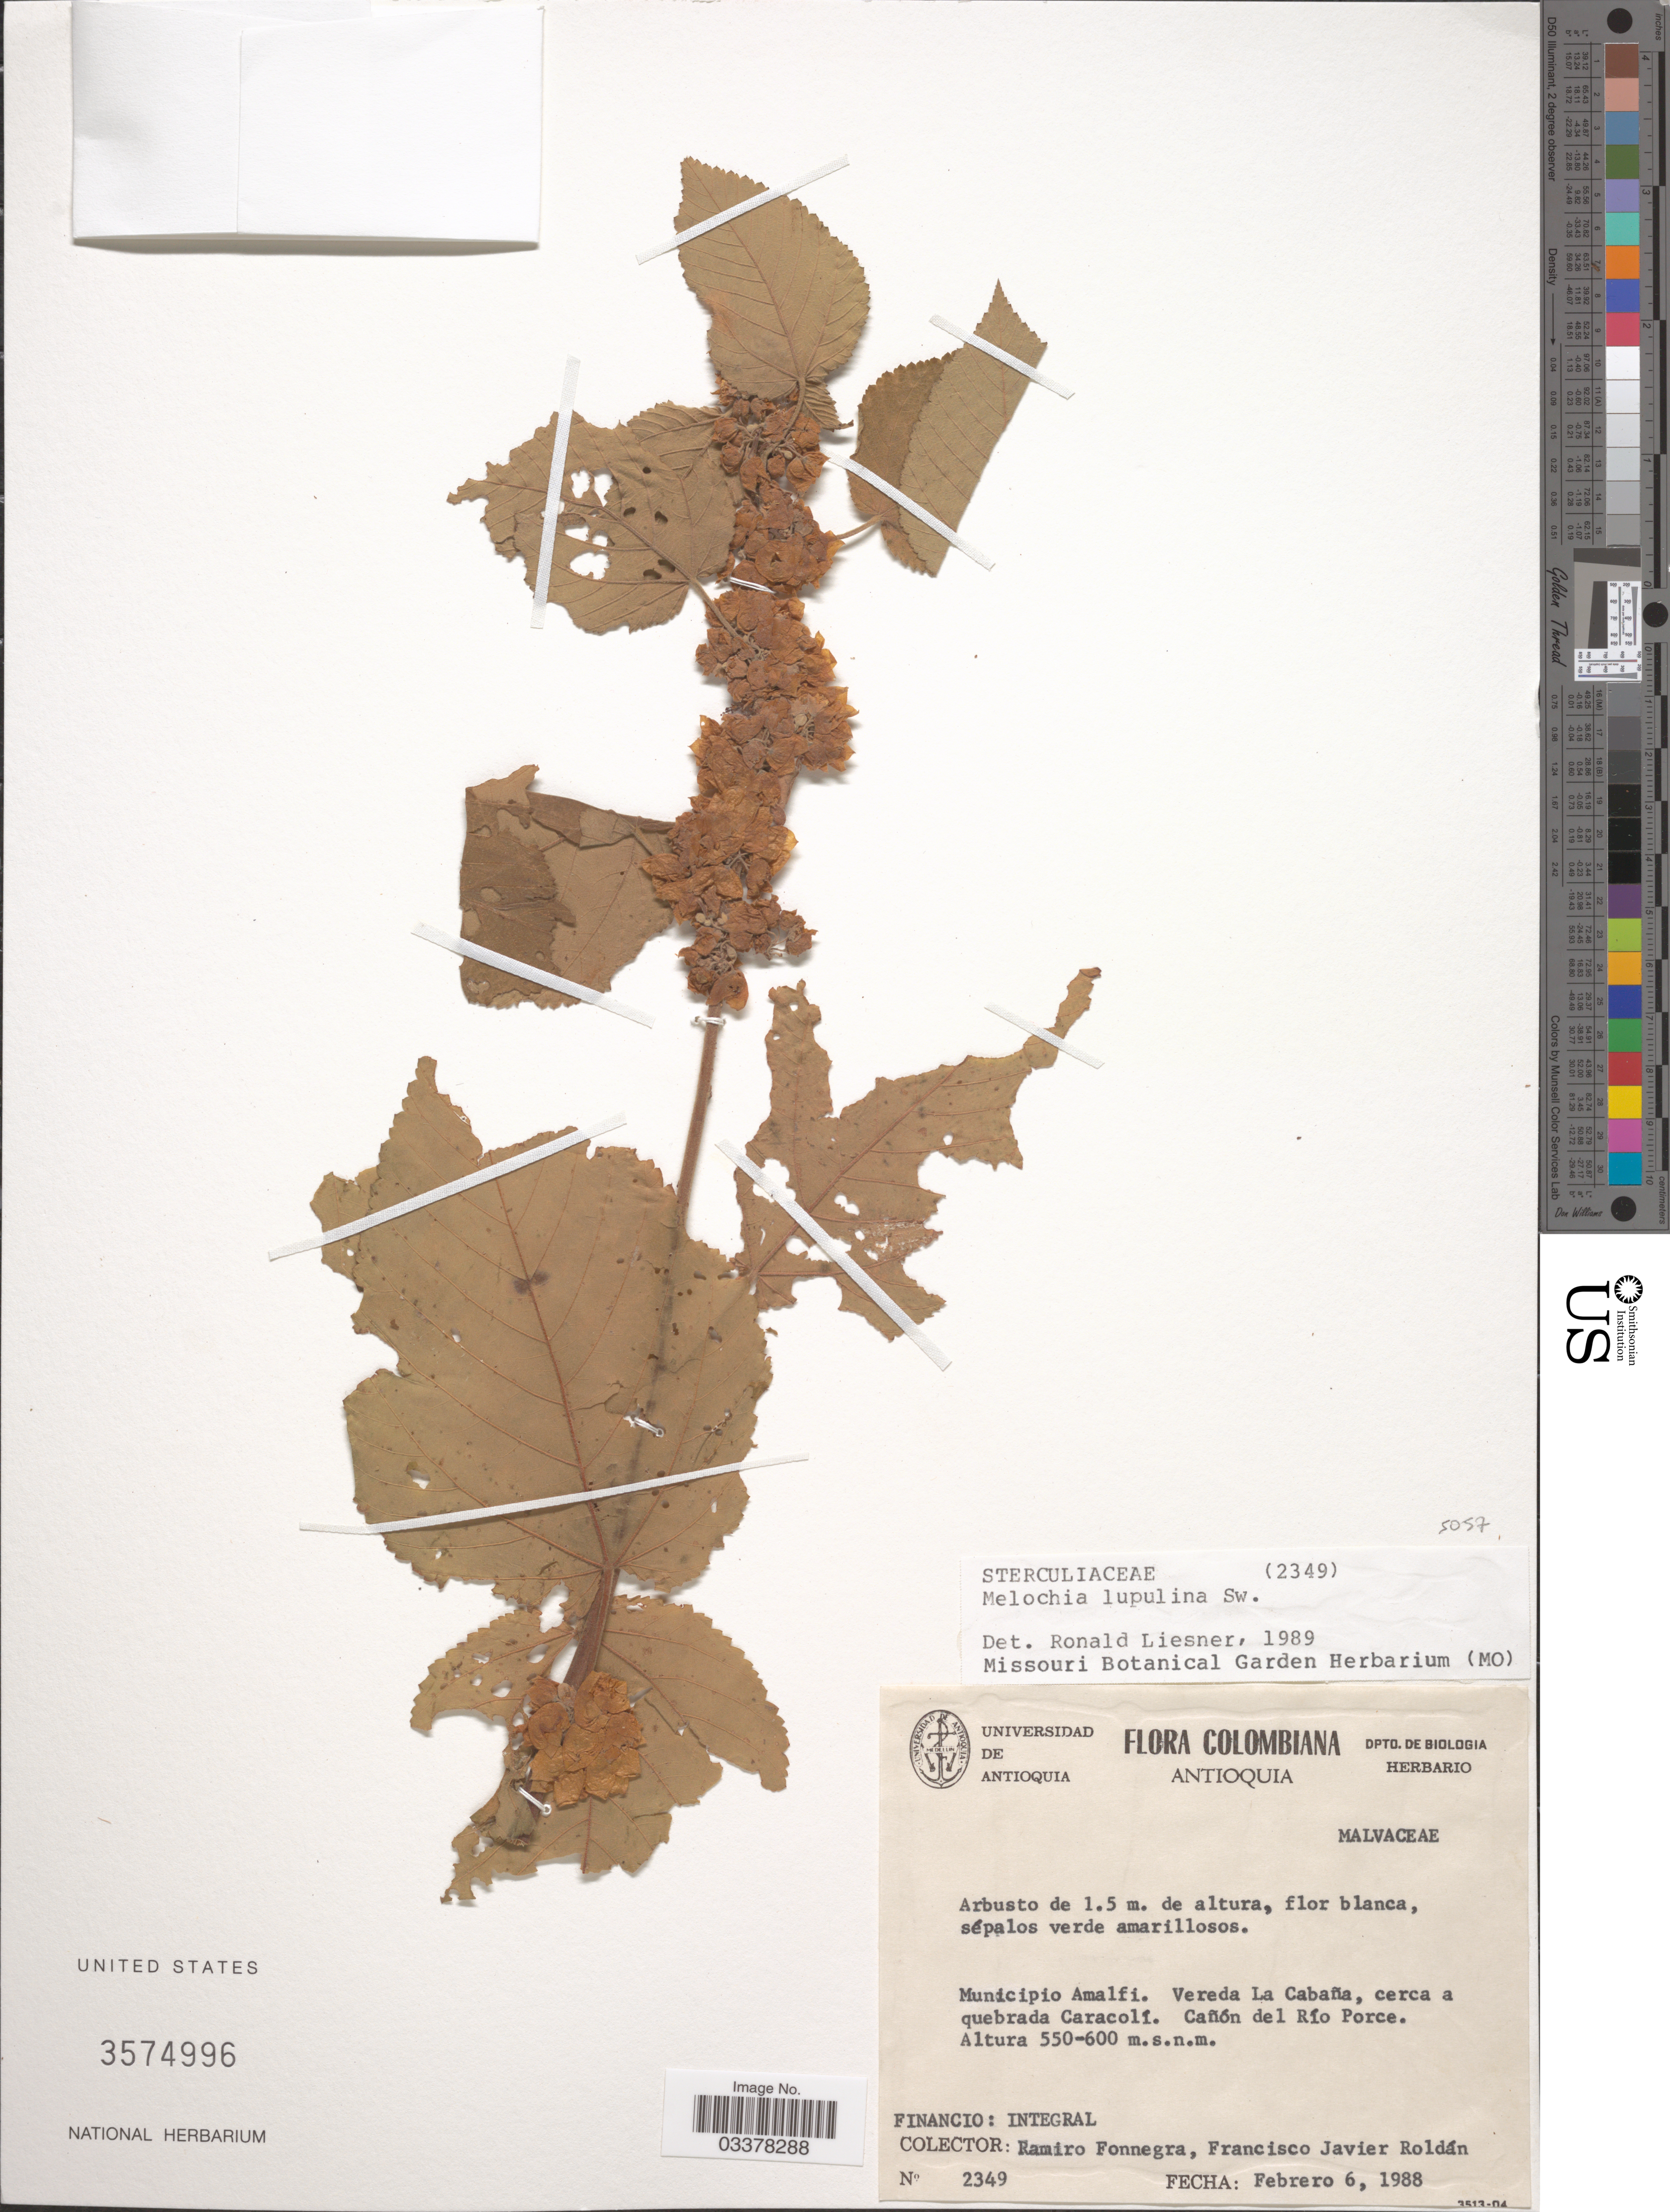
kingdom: Plantae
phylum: Tracheophyta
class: Magnoliopsida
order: Malvales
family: Malvaceae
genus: Melochia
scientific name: Melochia lupulina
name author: Sw.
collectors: R. Fonnegra & F. J. Roldán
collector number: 2349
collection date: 1988-02-06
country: Colombia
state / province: Antioquia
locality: Municipio Amalfi. Vereda La Cabaña, cerca a quebrada Caracolí. Cañón del Río Porce.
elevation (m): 550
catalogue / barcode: US 3574996